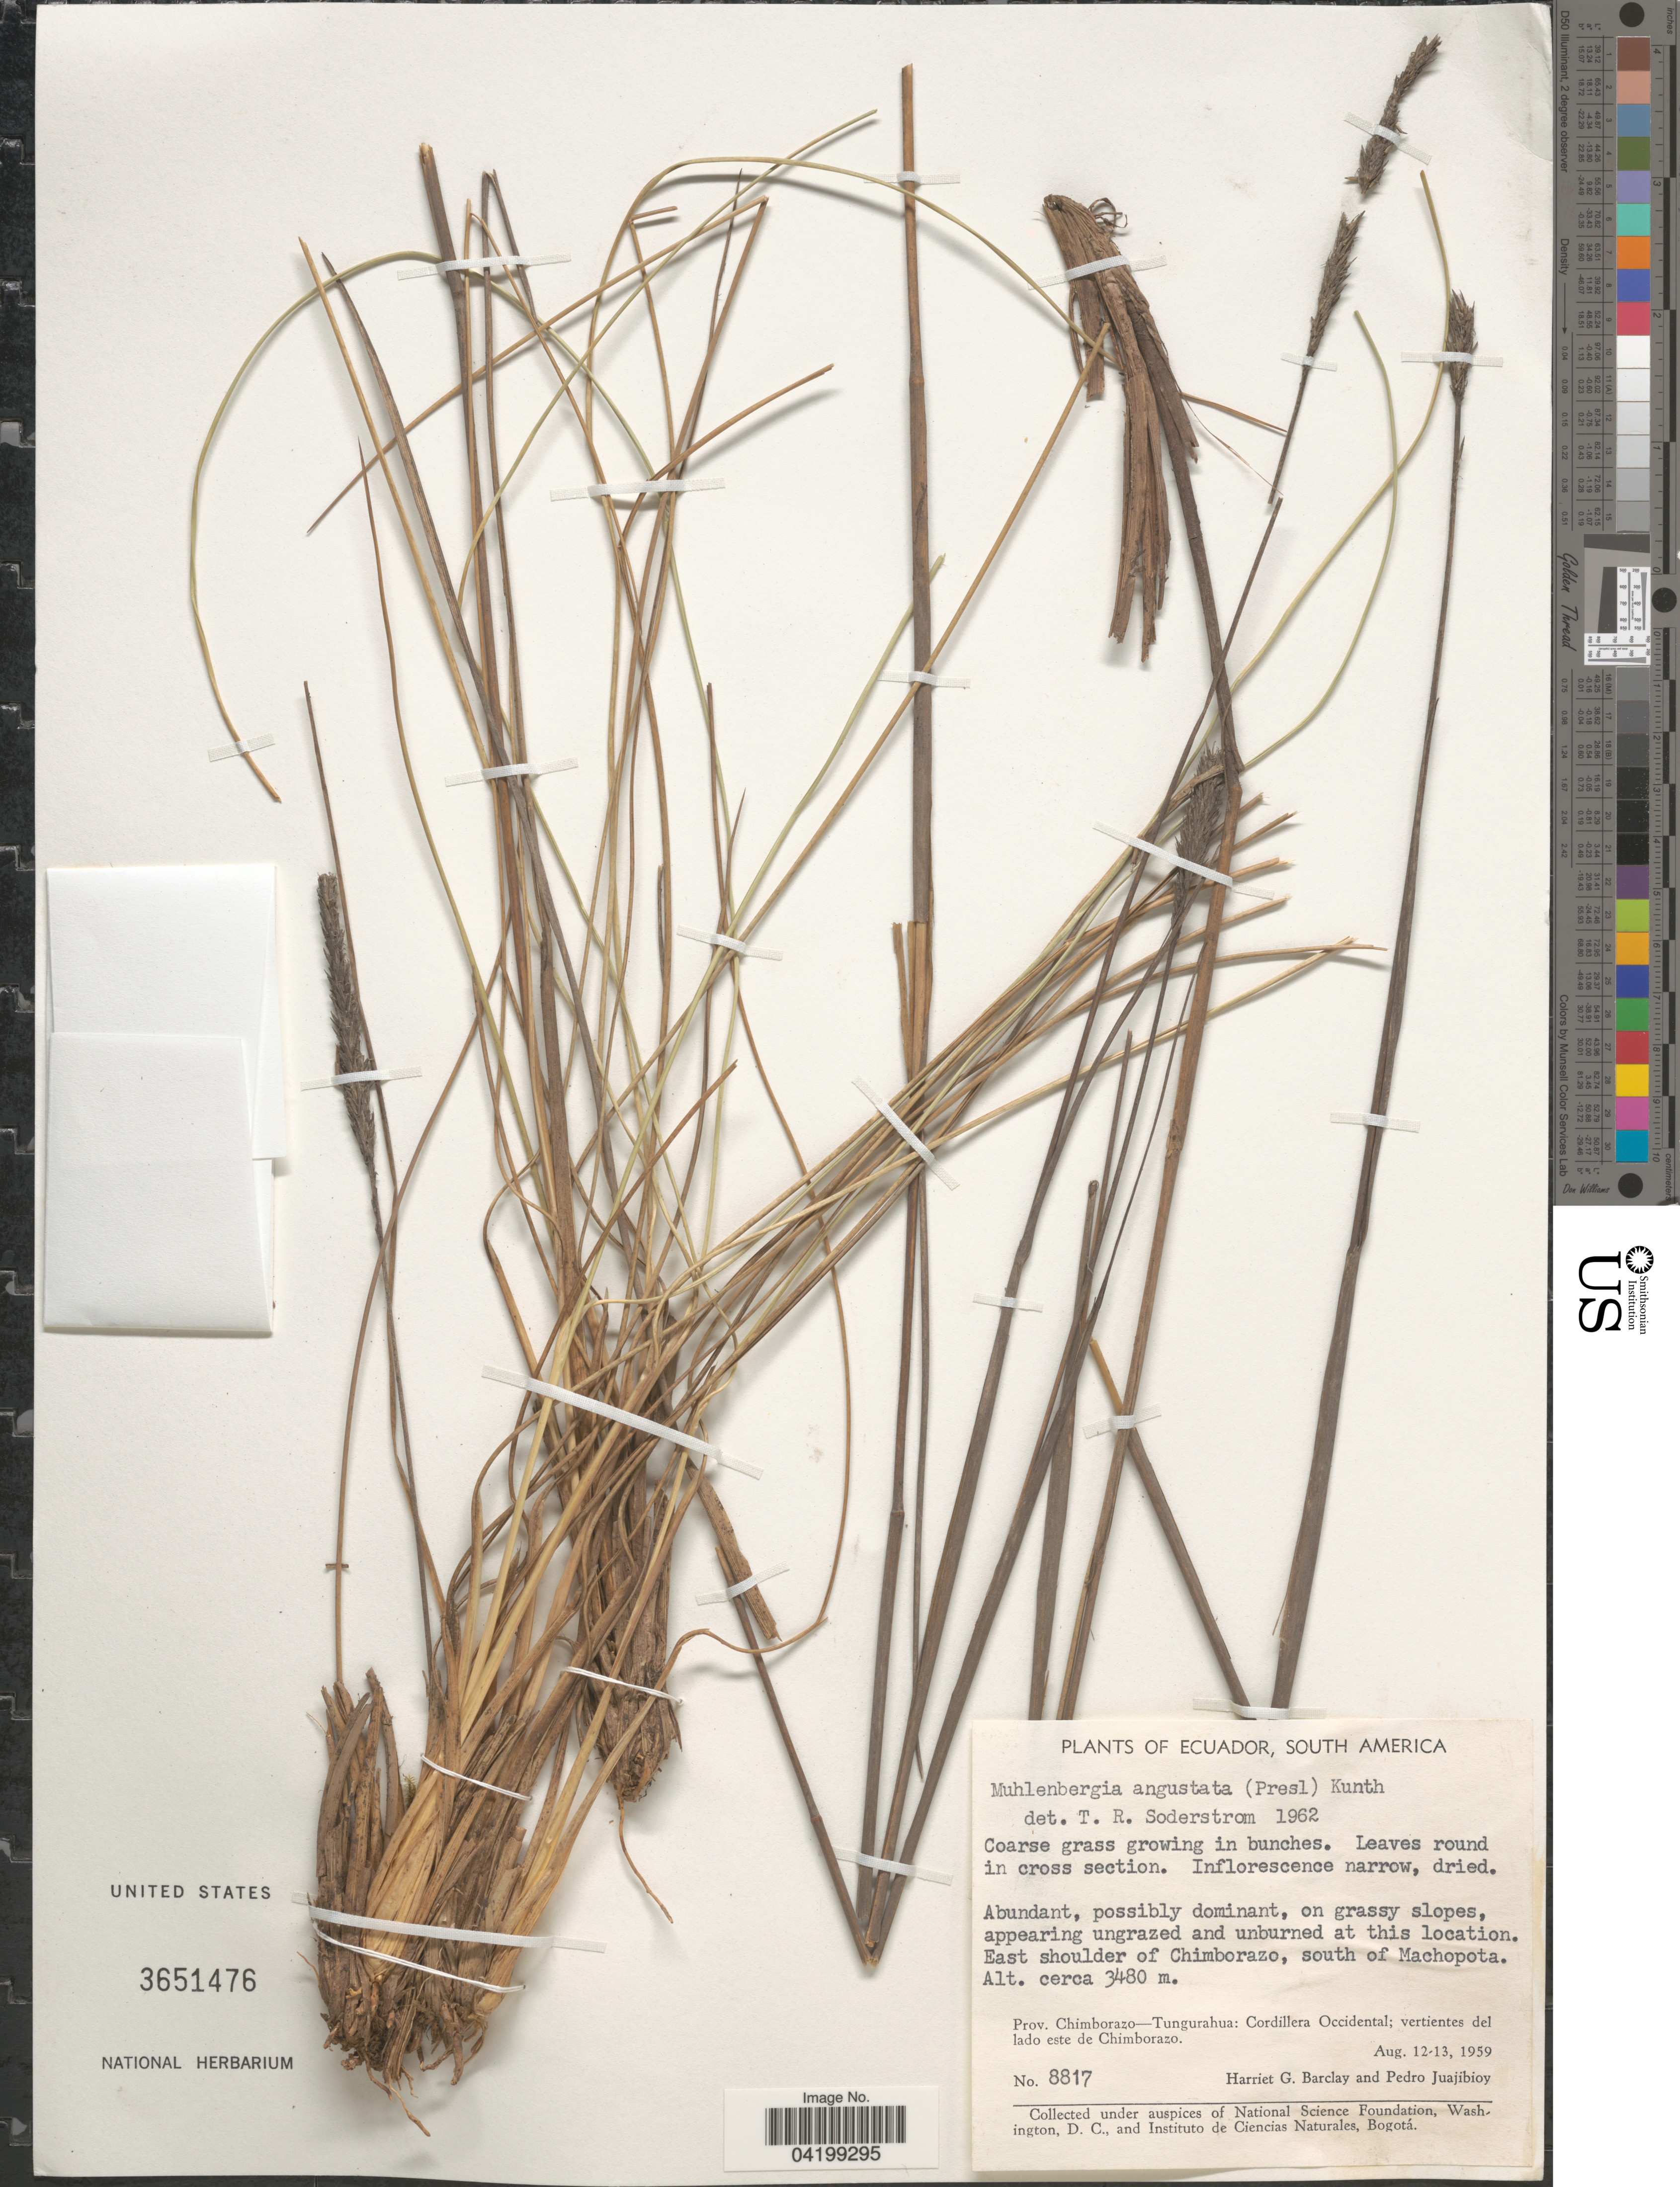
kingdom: Plantae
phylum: Tracheophyta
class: Liliopsida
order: Poales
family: Poaceae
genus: Muhlenbergia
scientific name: Muhlenbergia coerulea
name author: (Griseb.) Mez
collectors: H. G. Barclay & P. Juajibioy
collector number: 8817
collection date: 1959-08-12/1959-08-13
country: Ecuador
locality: East shoulder of Chimborazo, south of Machopota. Prov. Chimborazo-Tungurahua: Cordillera Occidental; vertientes del lado este de Chimborazo.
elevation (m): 3480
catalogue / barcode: US 3651476